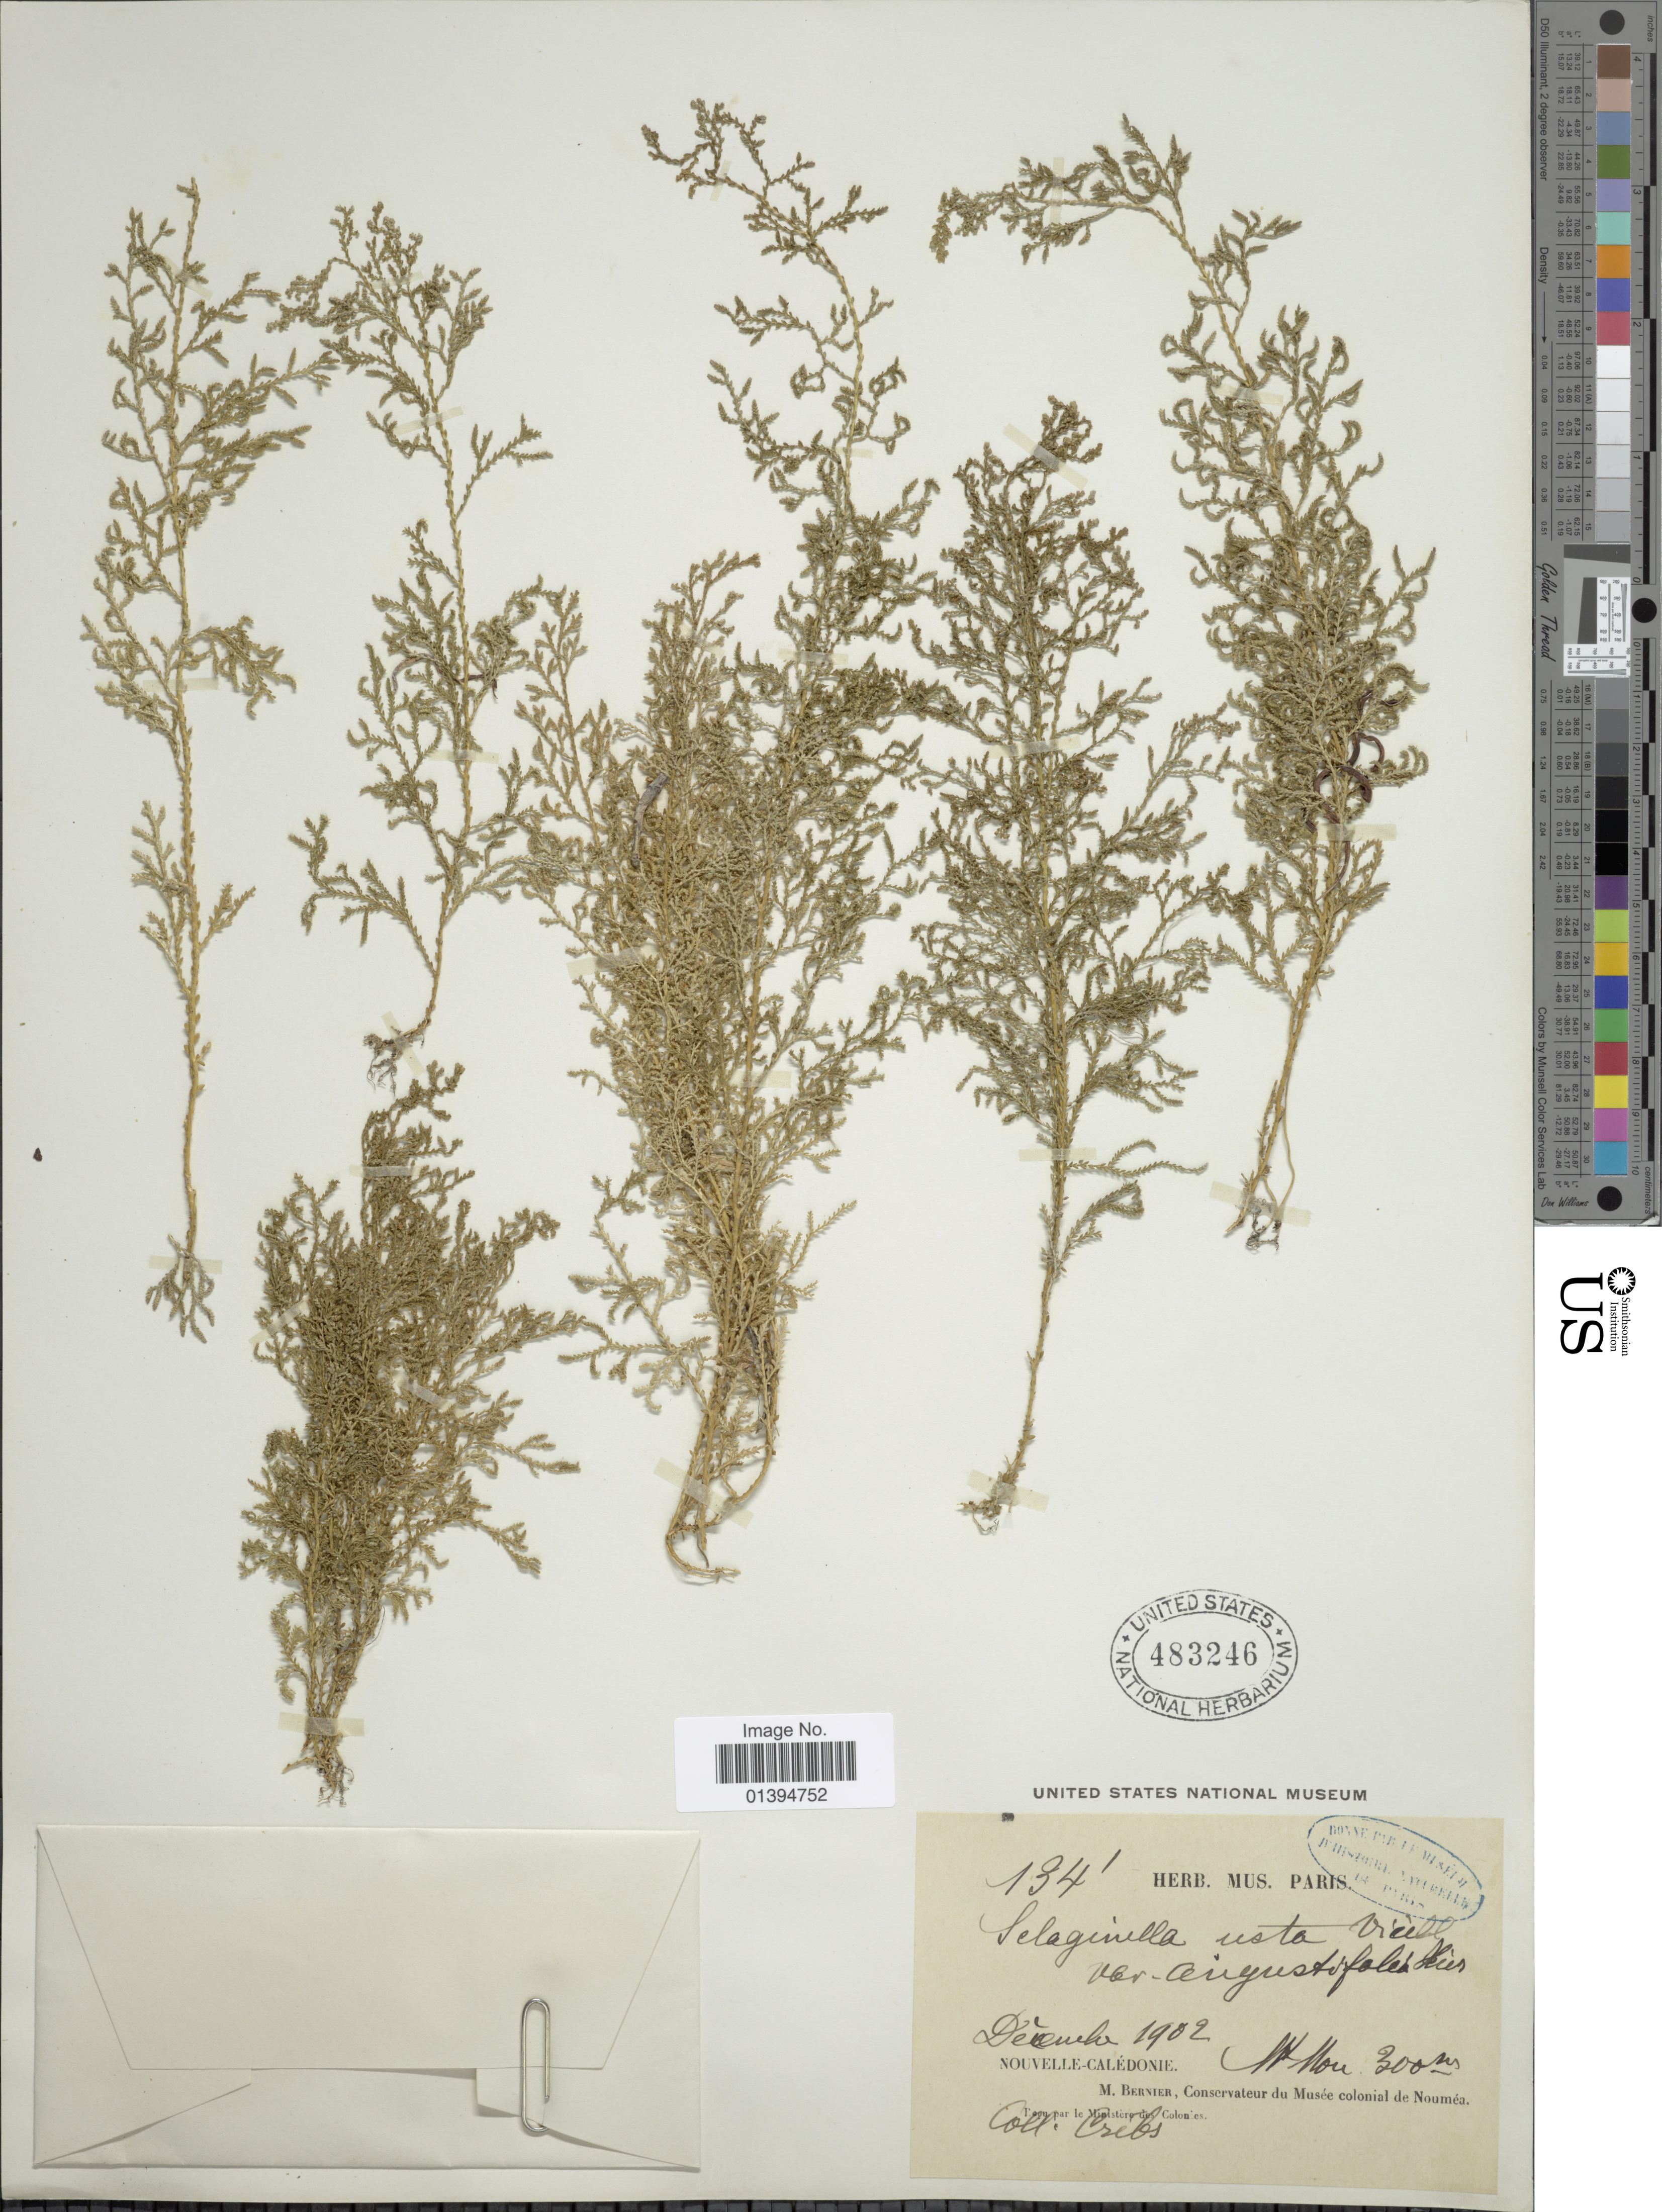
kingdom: Plantae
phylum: Tracheophyta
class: Lycopodiopsida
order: Selaginellales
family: Selaginellaceae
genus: Selaginella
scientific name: Selaginella neocaledonica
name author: Baker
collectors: M. Bernier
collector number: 1341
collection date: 1902-12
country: New Caledonia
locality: Mt. Mou [interpreted]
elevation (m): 300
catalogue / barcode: US 483246